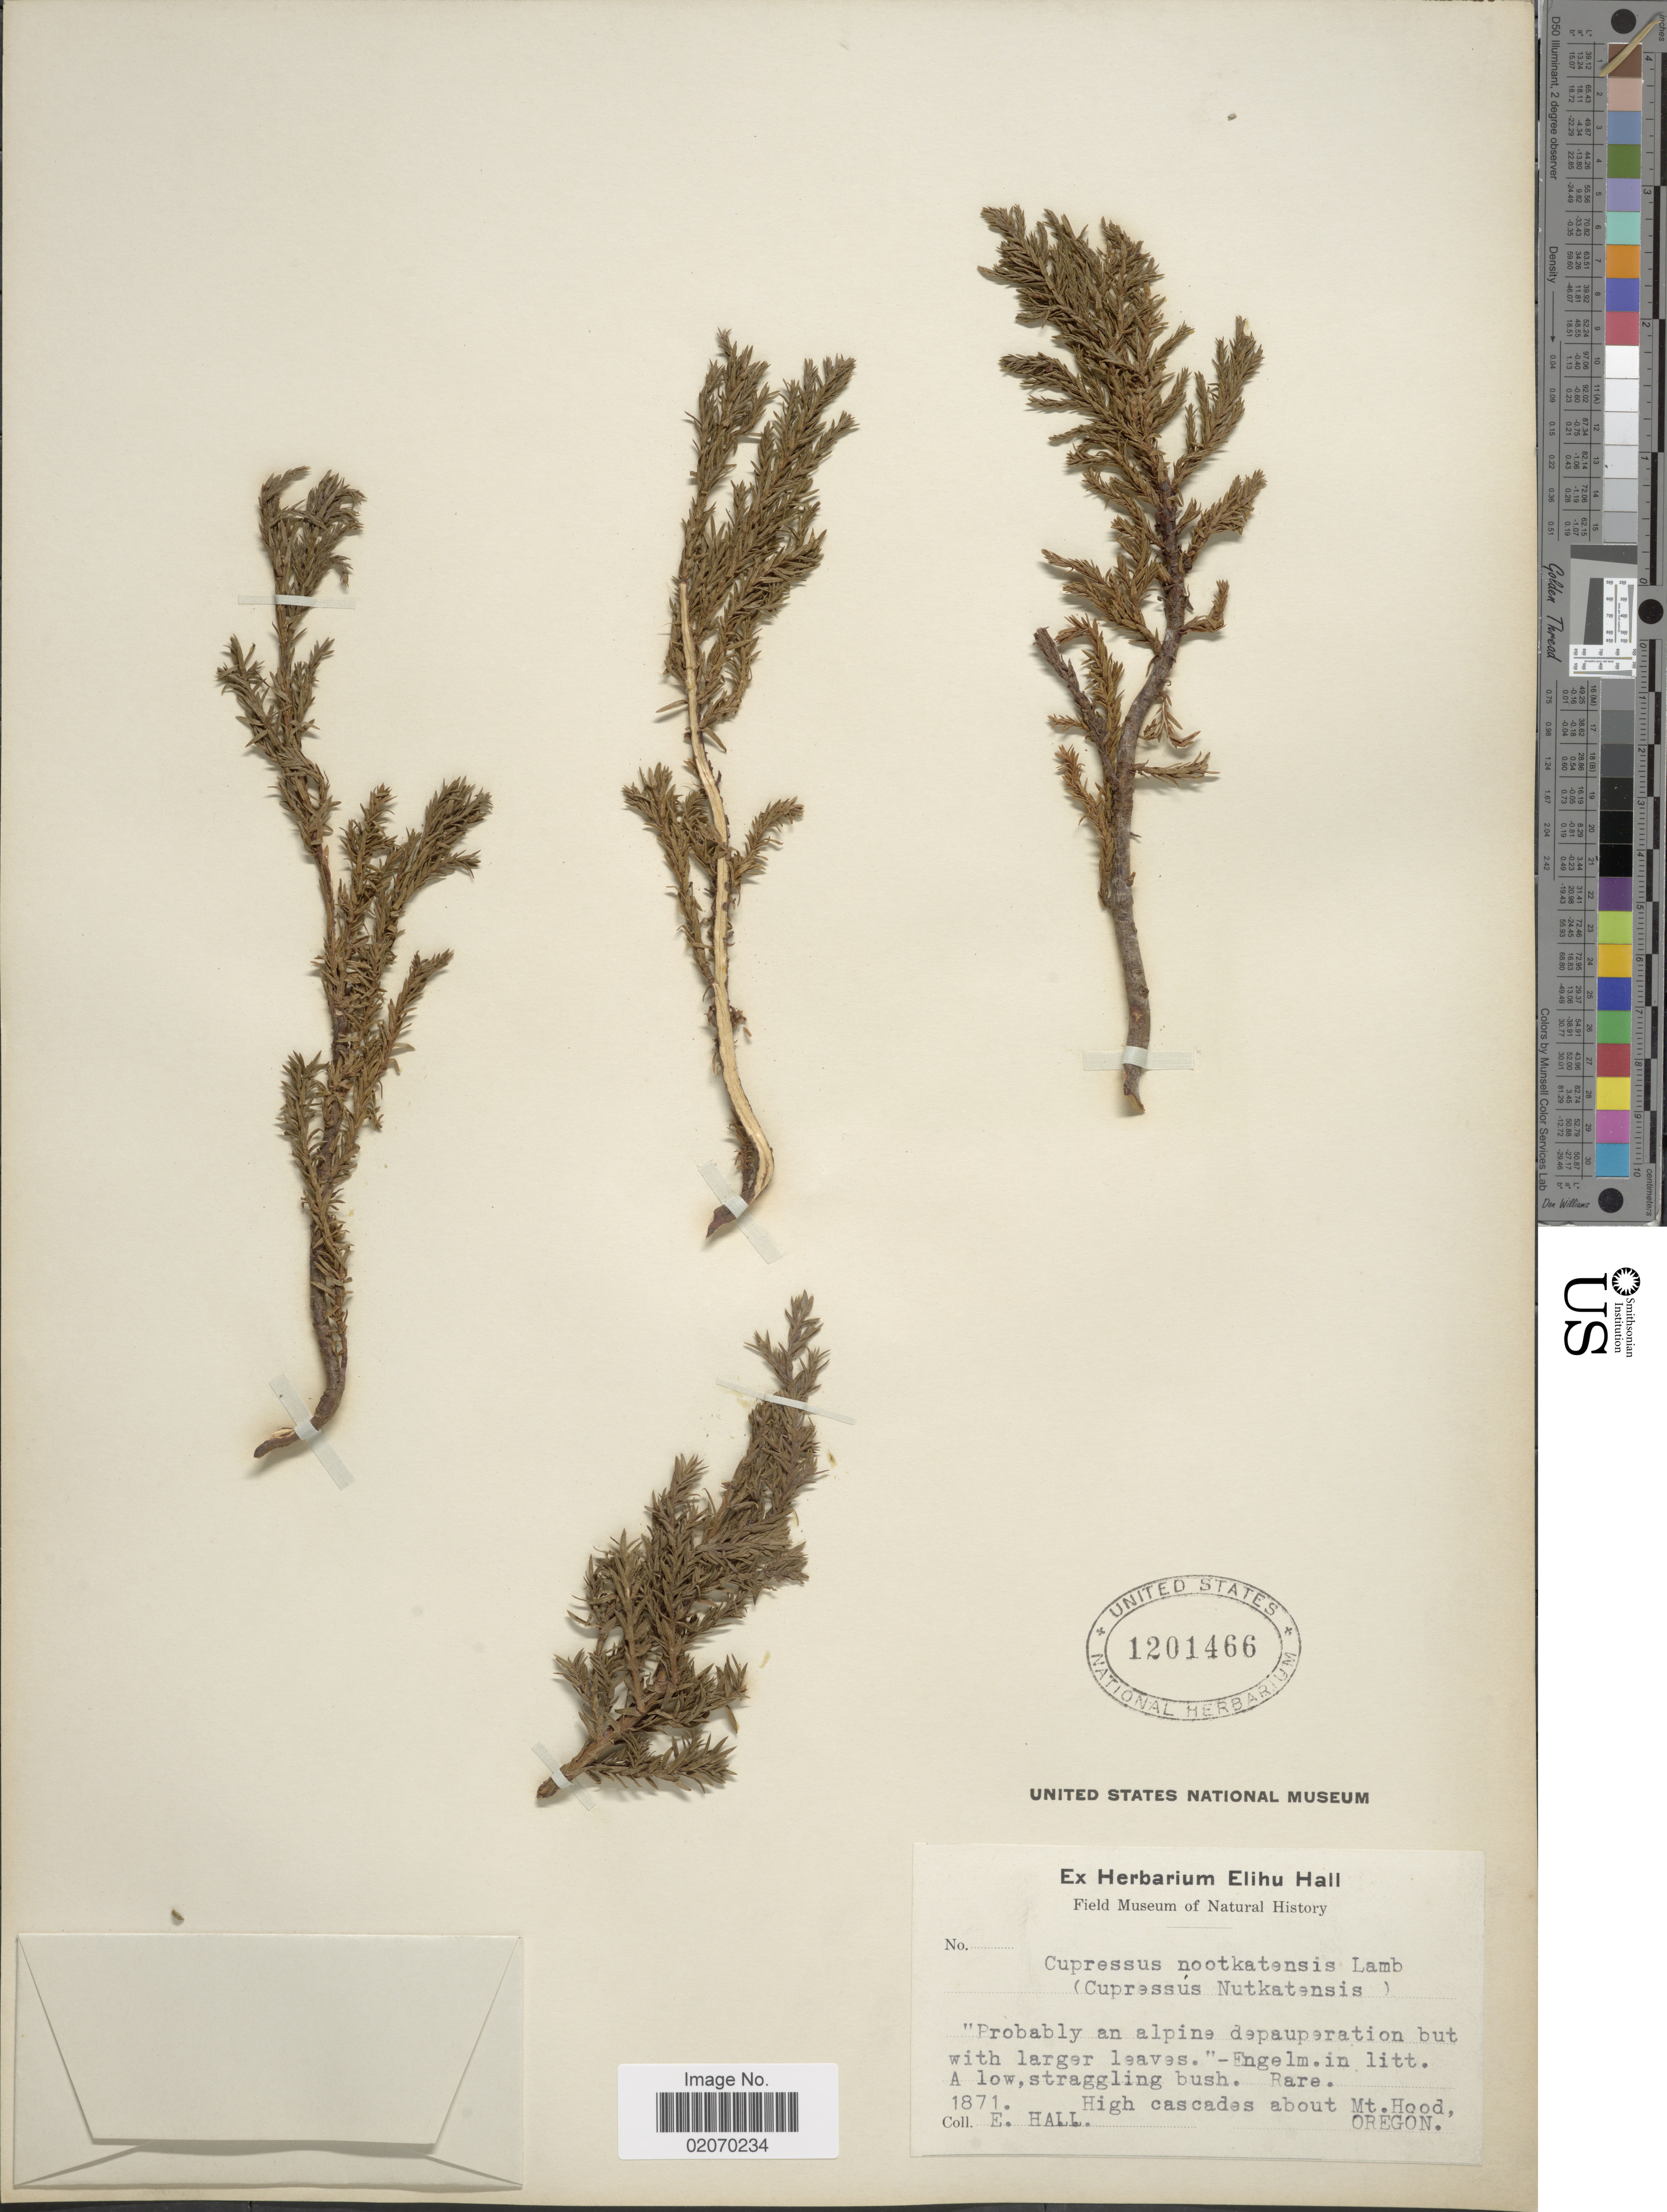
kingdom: Plantae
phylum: Tracheophyta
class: Pinopsida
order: Pinales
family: Cupressaceae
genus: Chamaecyparis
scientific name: Chamaecyparis nootkatensis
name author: (D. Don) Spach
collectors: E. Hall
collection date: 1871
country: United States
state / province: Oregon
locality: High cascades about Mt. Hood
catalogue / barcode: US 1201466